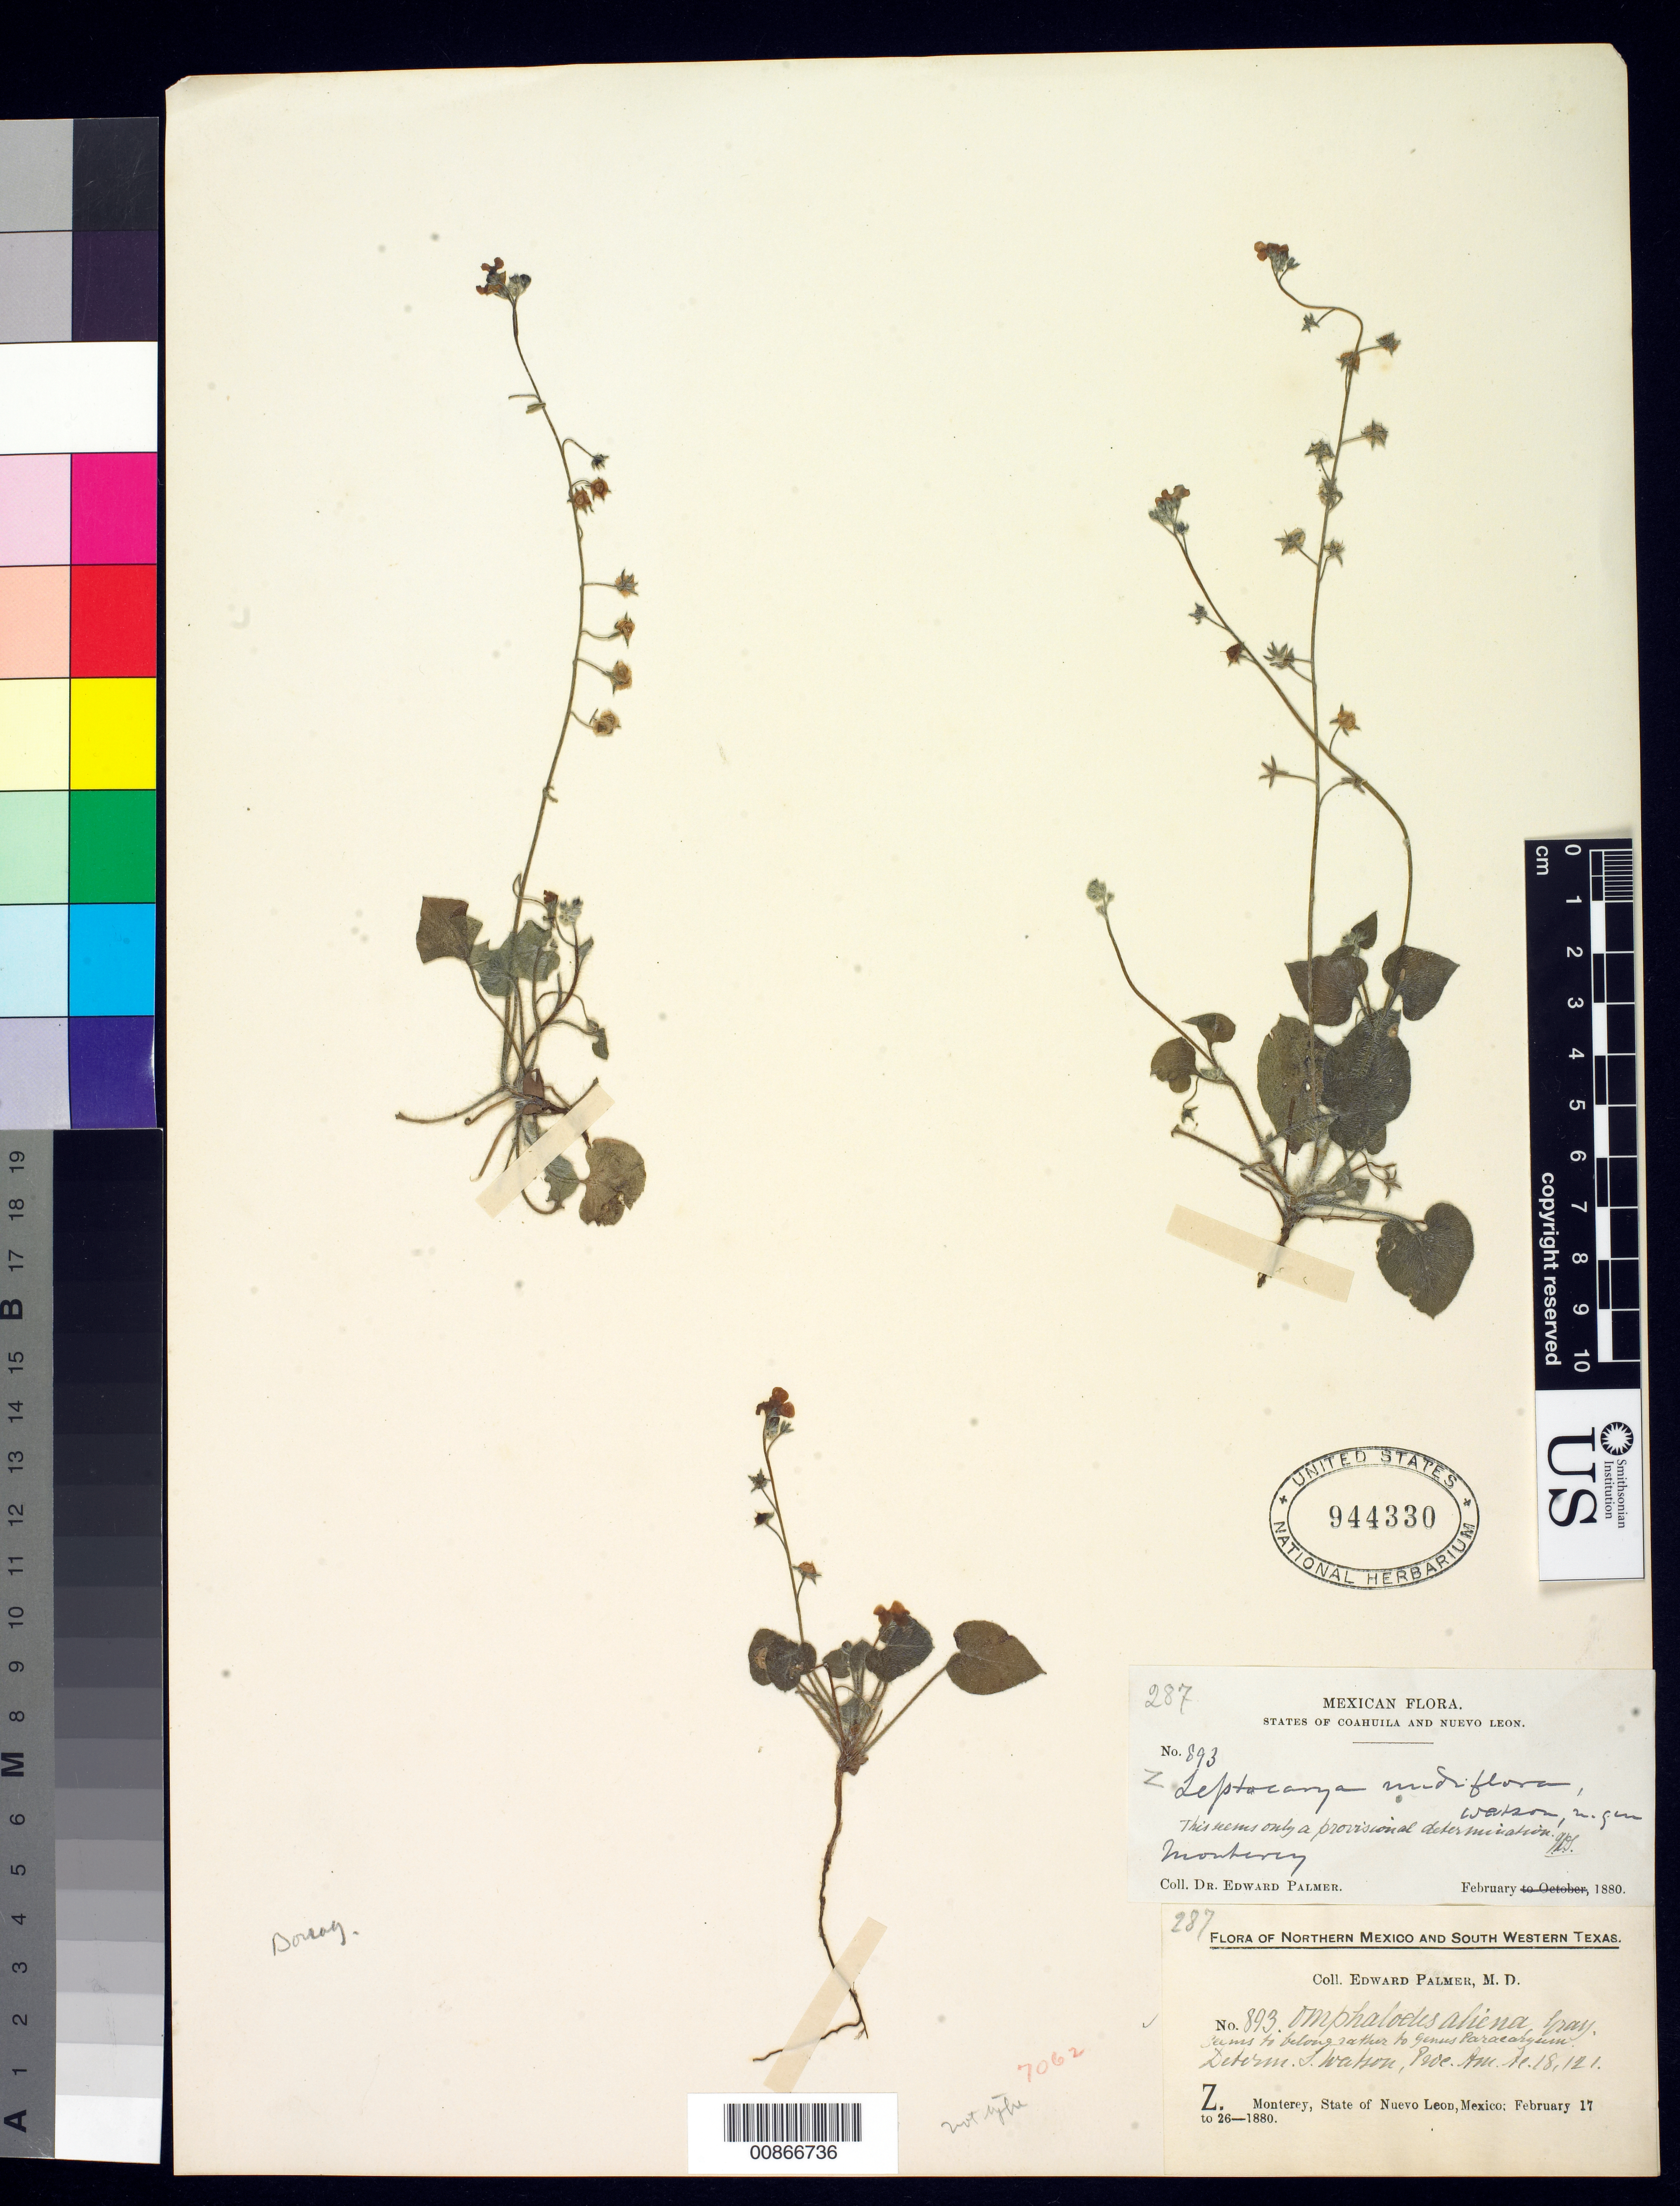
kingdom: Plantae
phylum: Tracheophyta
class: Magnoliopsida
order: Boraginales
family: Boraginaceae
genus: Omphalodes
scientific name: Omphalodes aliena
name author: A. Gray ex Hemsl.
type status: Isotype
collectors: E. Palmer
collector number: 893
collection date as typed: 17 Feb 1880 to 26 Feb 1880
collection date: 1880-02-17/1880-02-26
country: Mexico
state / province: Nuevo León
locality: Z. Monterrey, Nuevo León.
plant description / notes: Protologue (mis) cites type as Palmer 873; both US duplicates and duplicate at K (presumable holotype) are numbered 893.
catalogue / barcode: US 944330